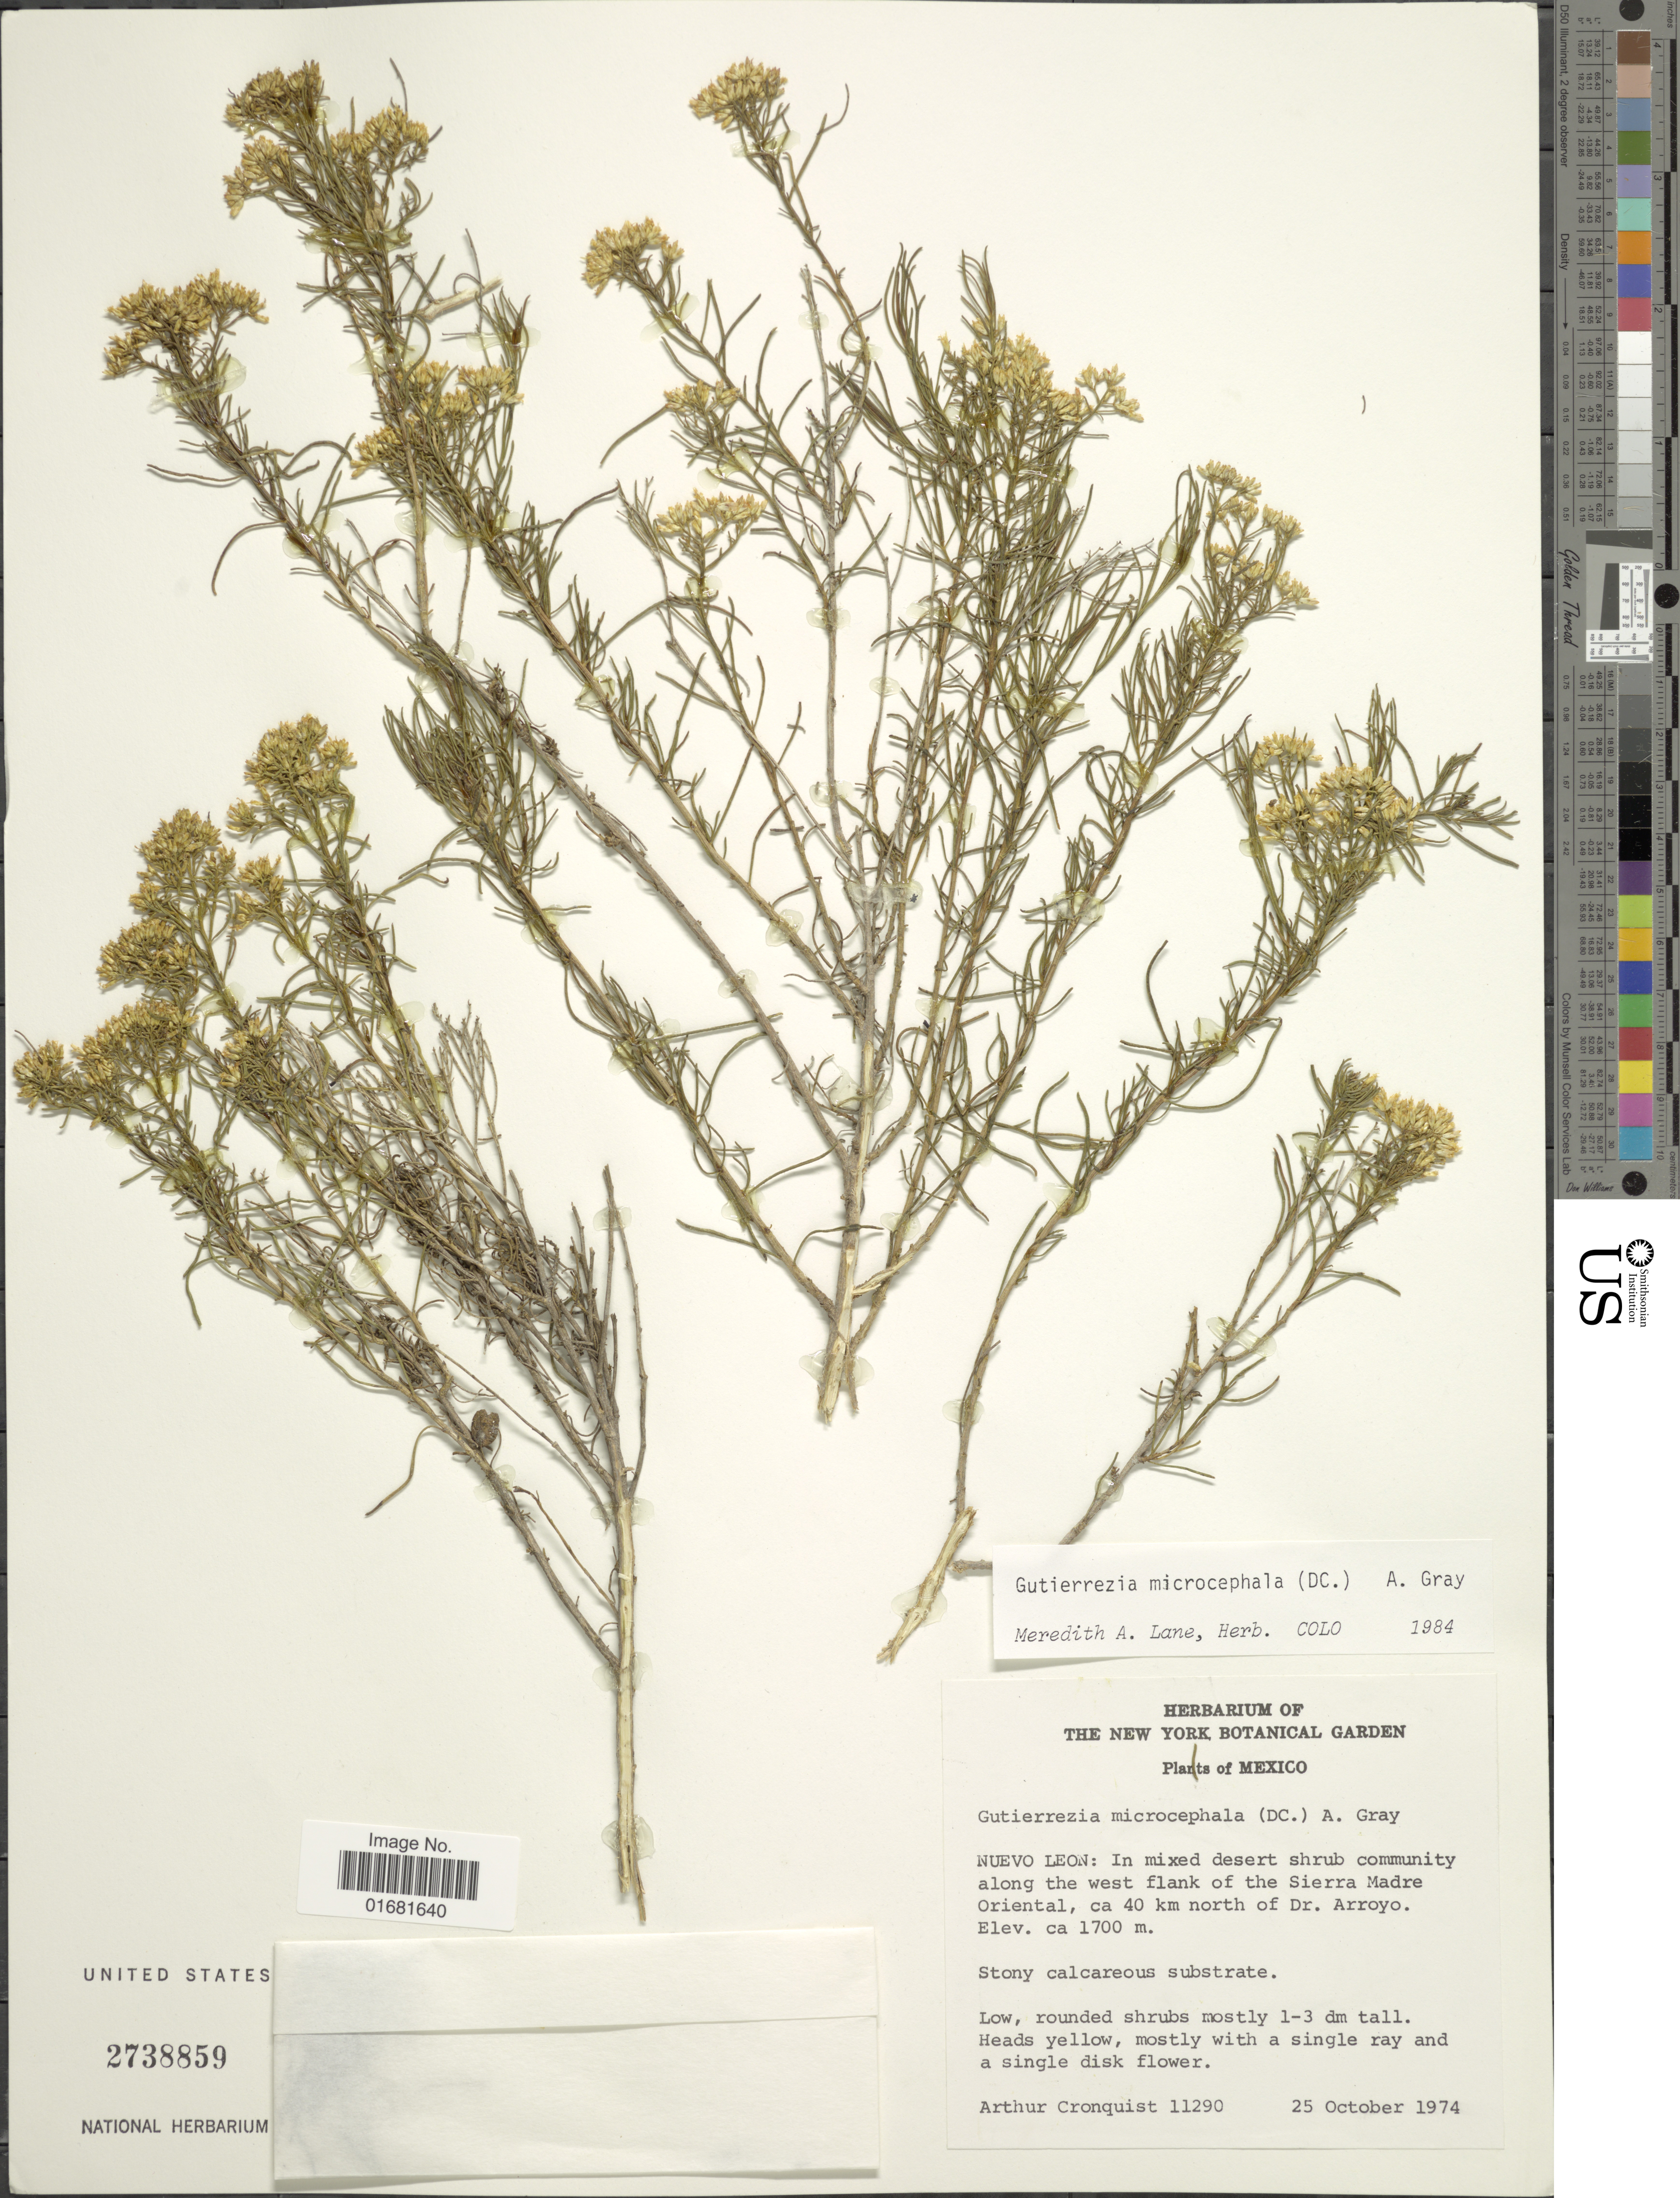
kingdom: Plantae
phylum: Tracheophyta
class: Magnoliopsida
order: Asterales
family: Asteraceae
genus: Gutierrezia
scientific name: Gutierrezia microcephala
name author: (DC.) A. Gray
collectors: A. J. Cronquist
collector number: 11290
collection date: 1974-10-25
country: Mexico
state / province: Nuevo León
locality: Along the west flank of the Sierra Madre Oriental, ca 40 km north of Dr. Arroyo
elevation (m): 1700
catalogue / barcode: US 2738859